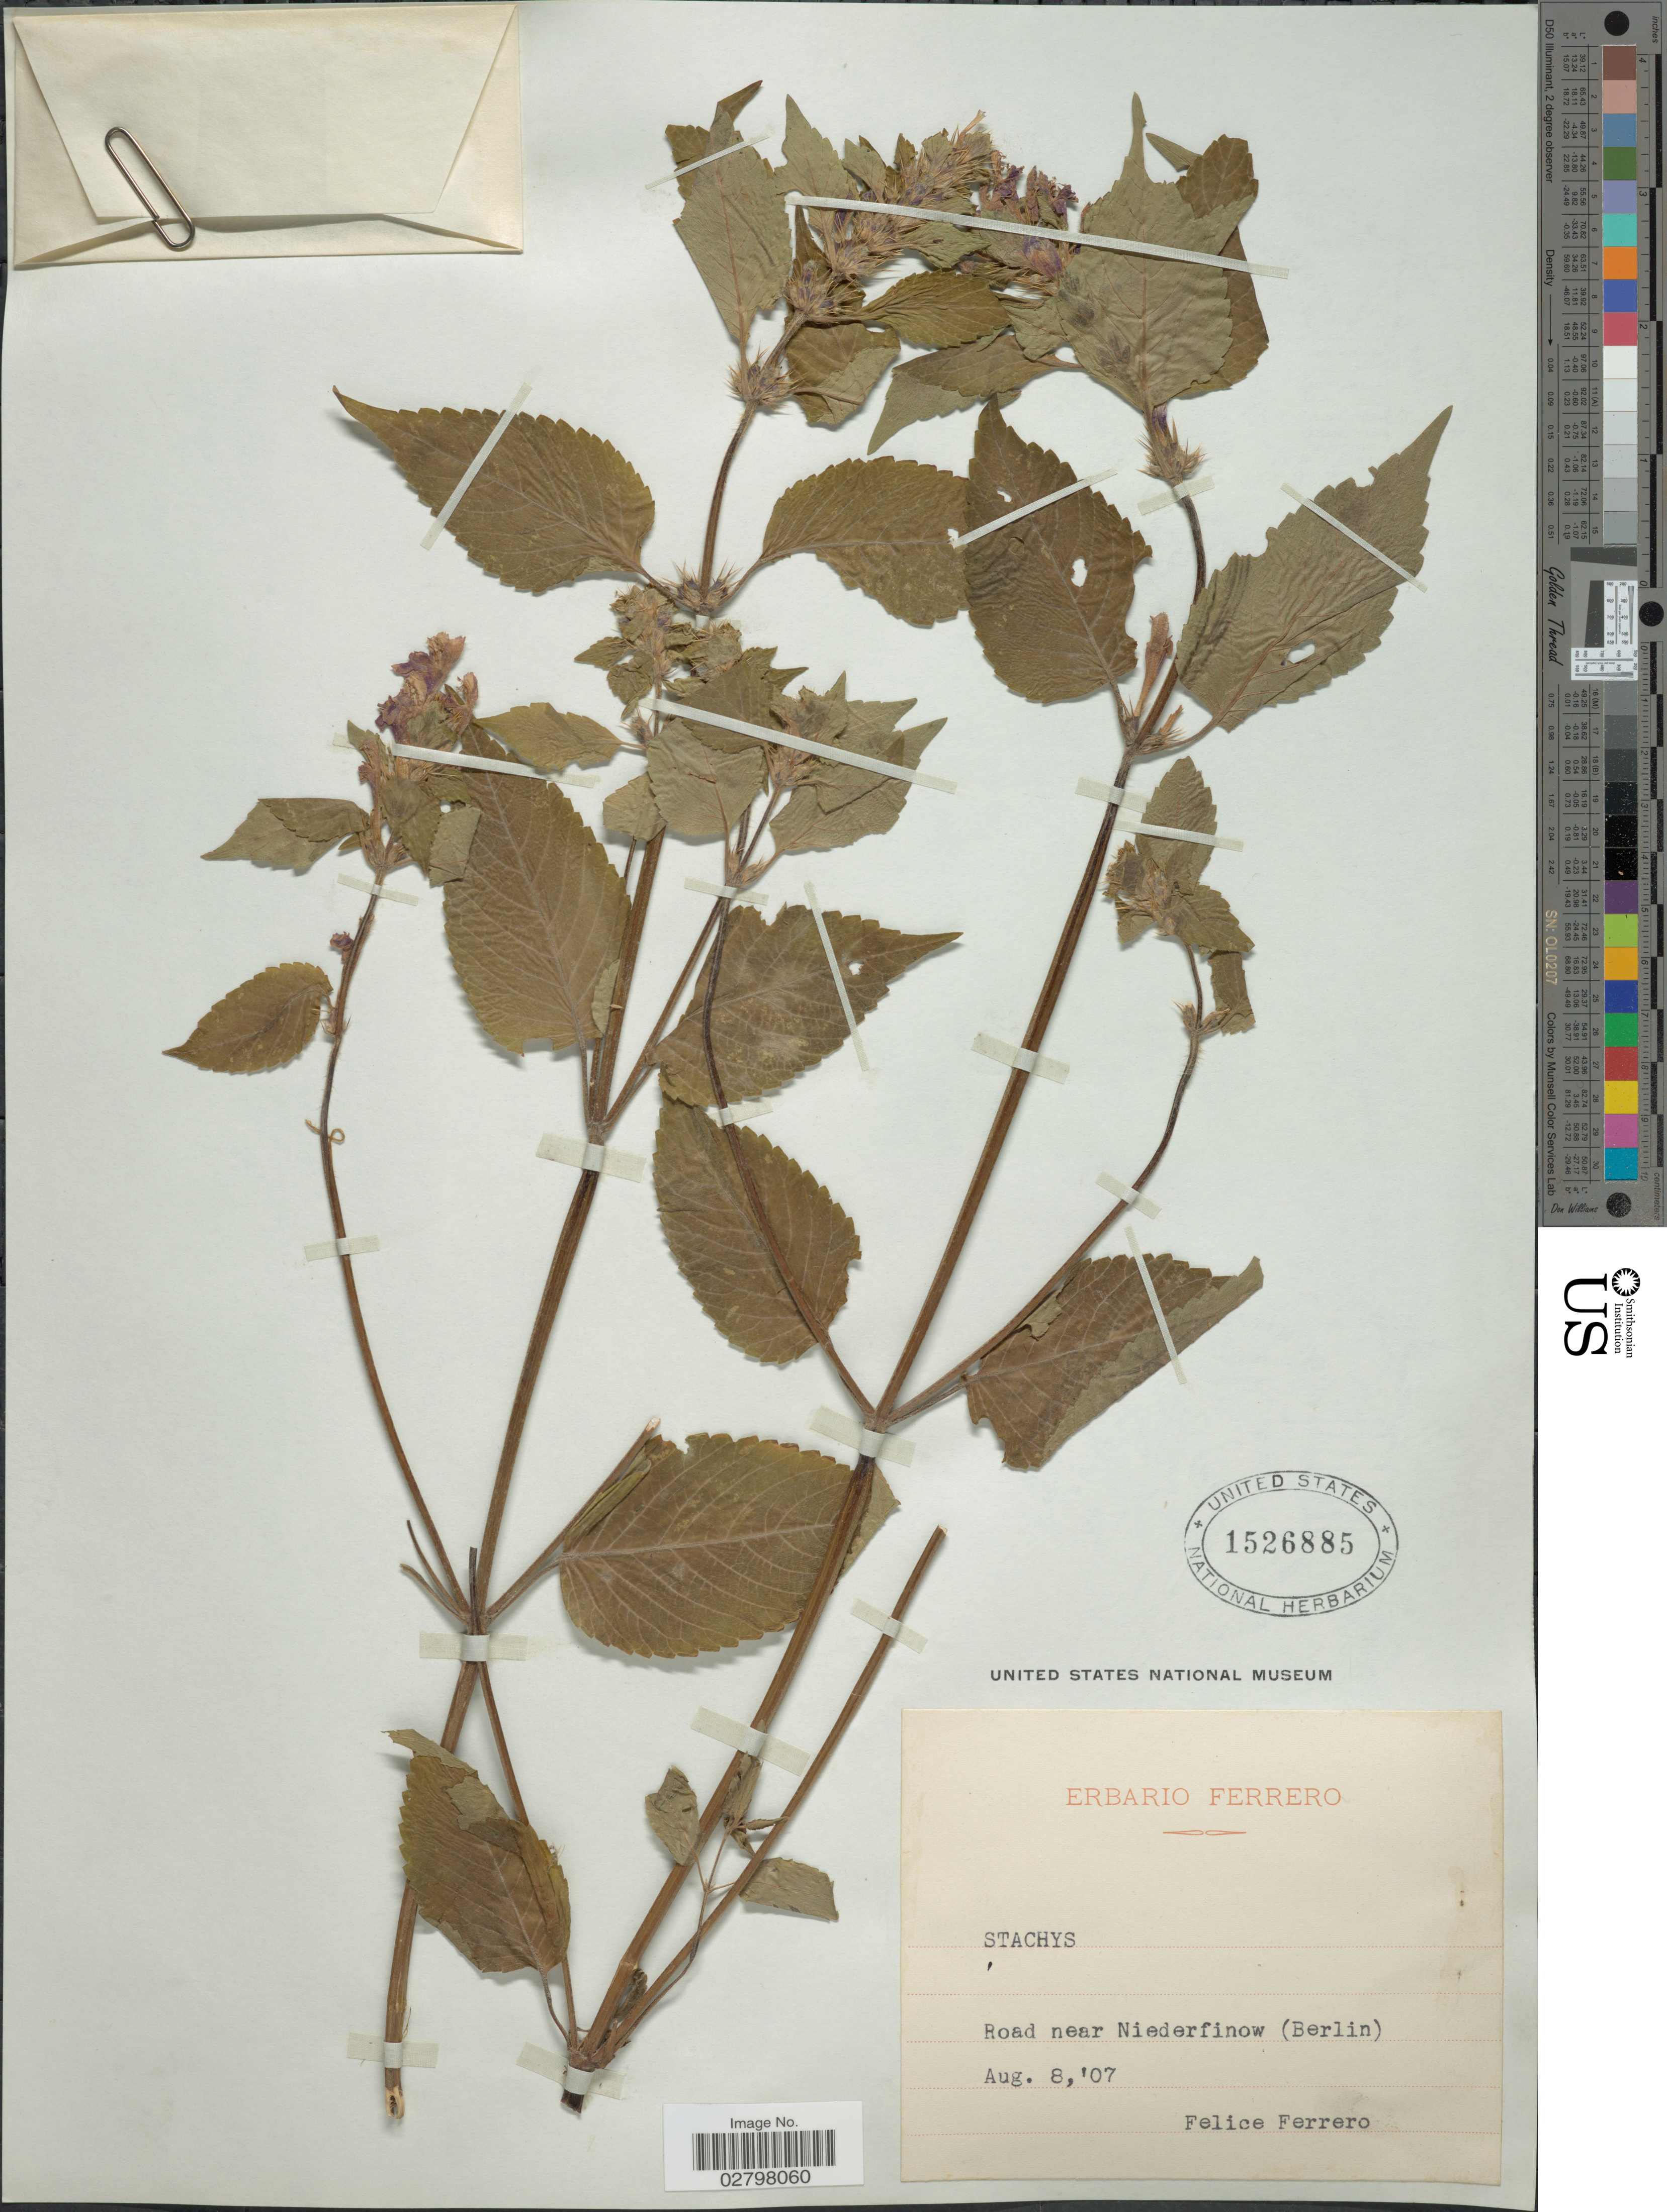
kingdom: Plantae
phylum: Tracheophyta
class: Magnoliopsida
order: Lamiales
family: Lamiaceae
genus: Stachys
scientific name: Stachys sp.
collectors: F. Ferrero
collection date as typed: Transcribed d/m/y: 8/8/7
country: Germany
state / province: Berlin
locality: Road near Niederfinow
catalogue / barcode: US 1526885